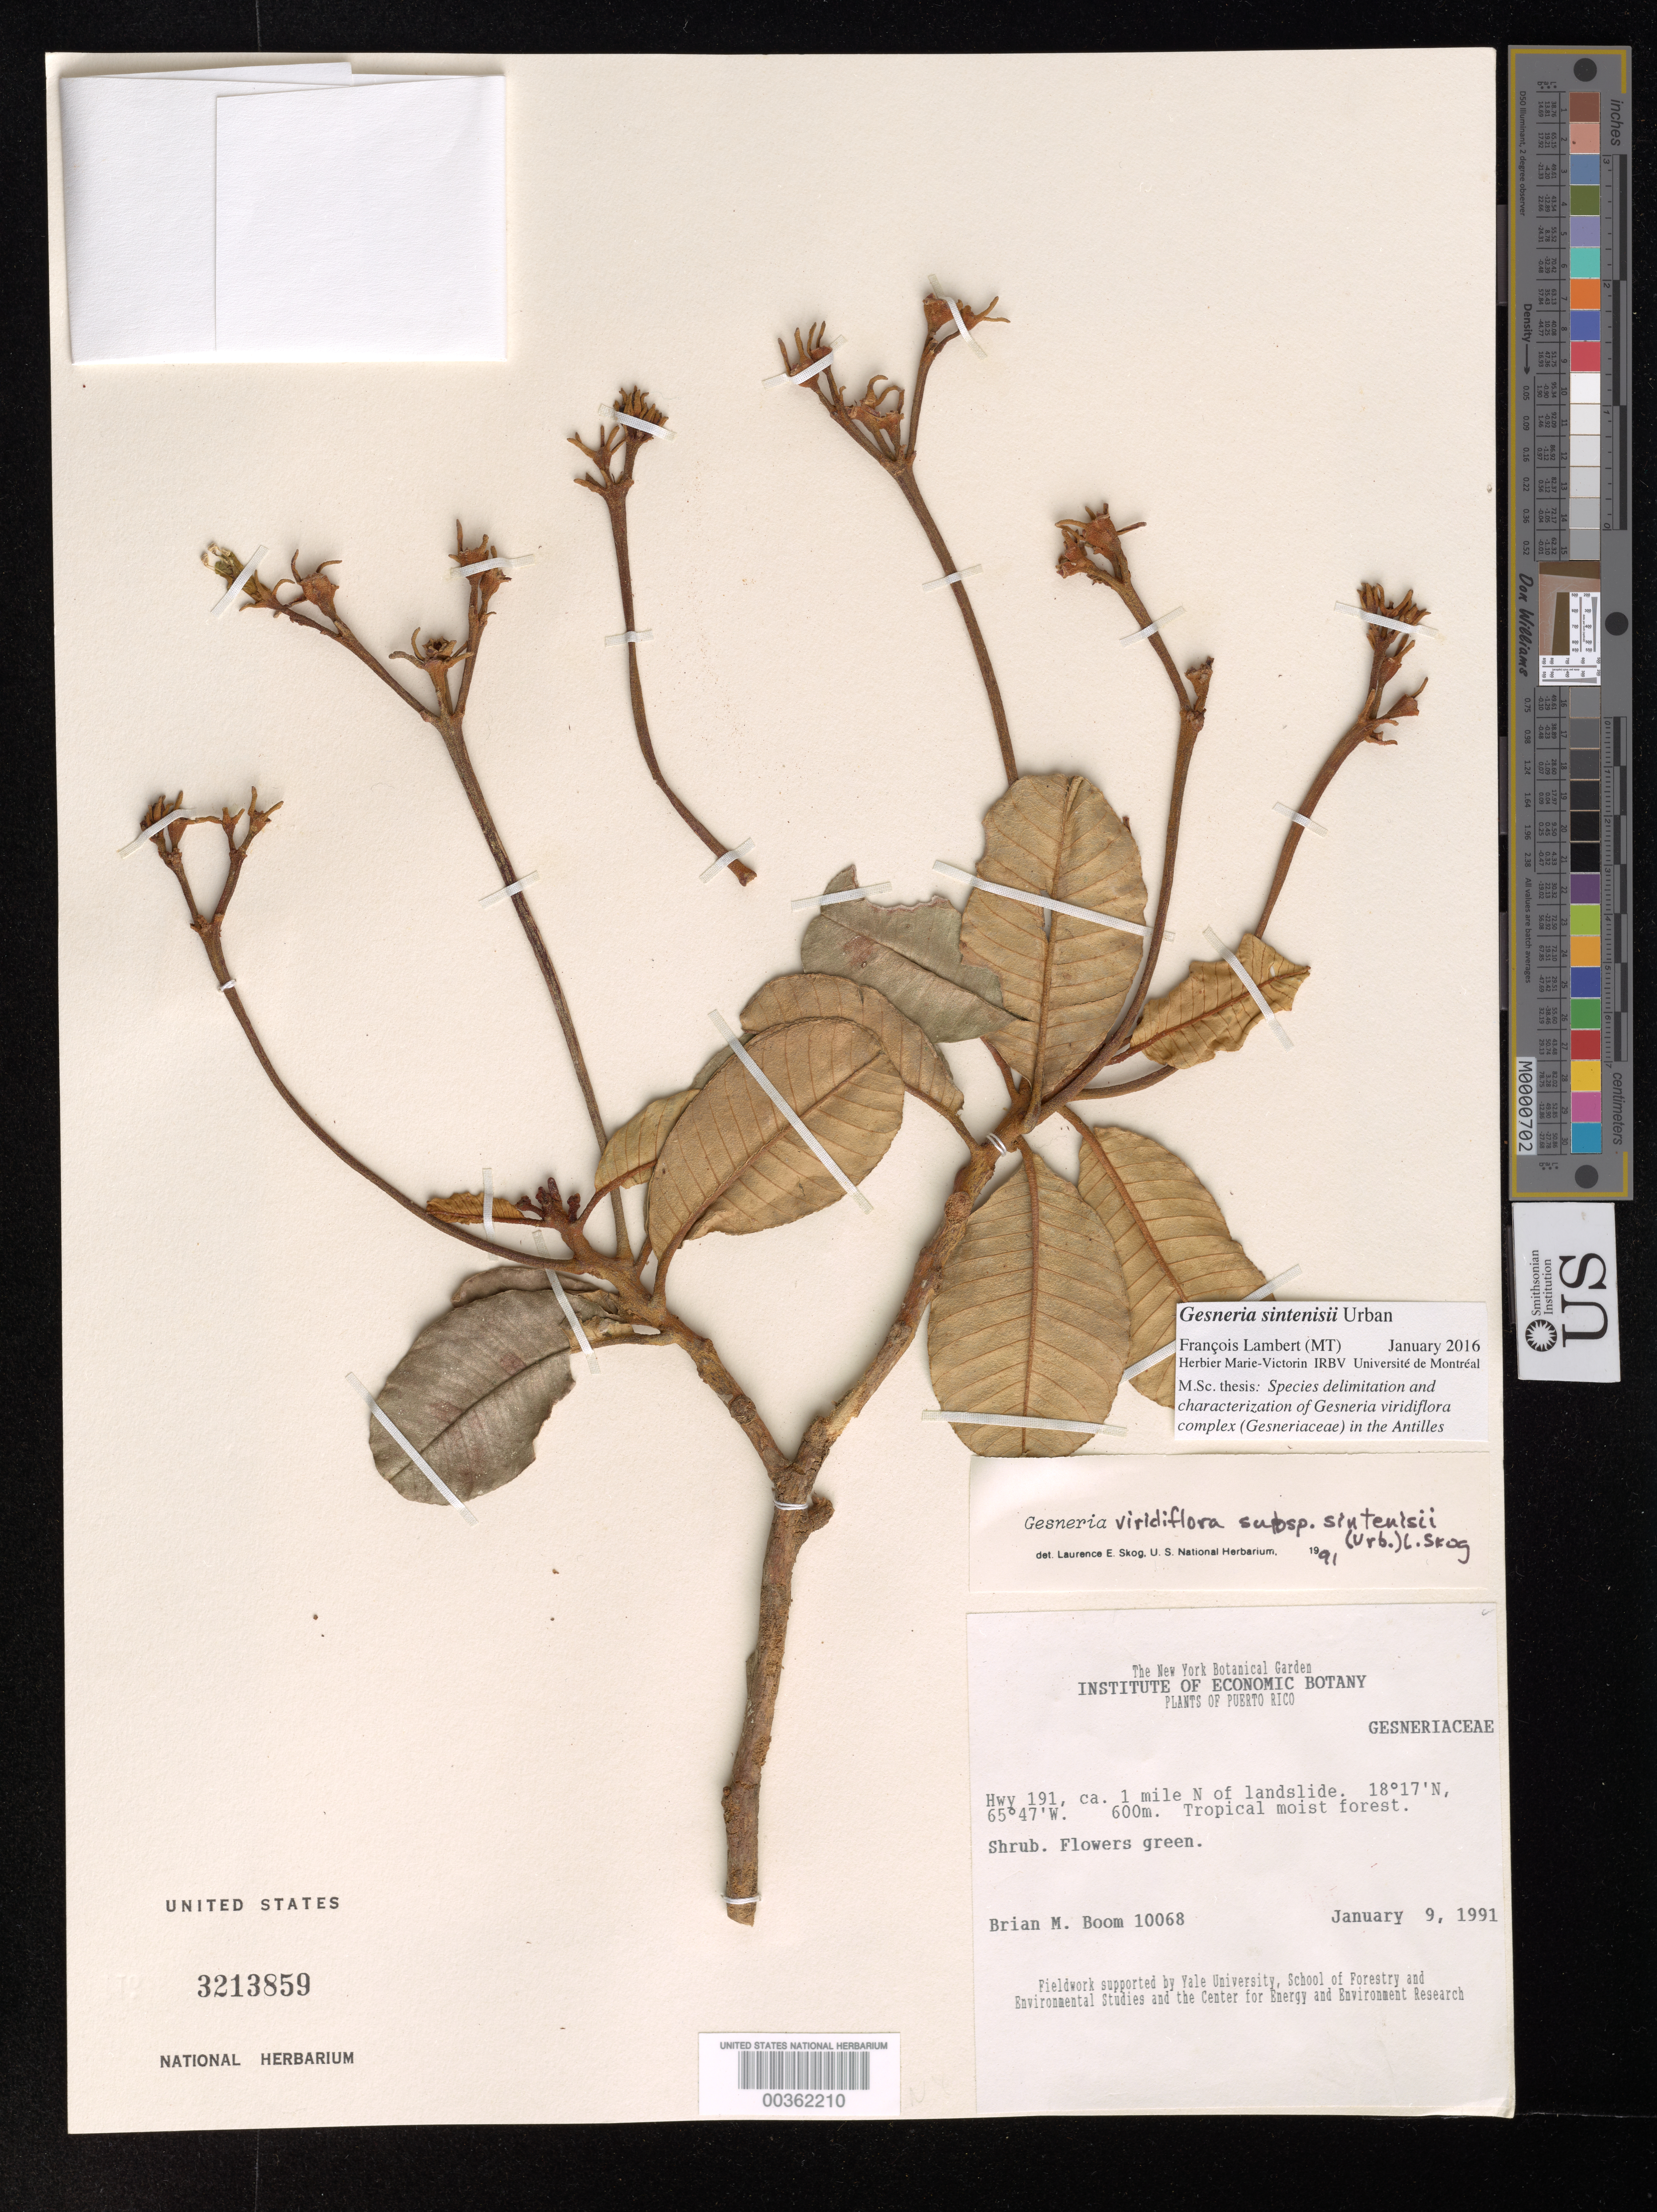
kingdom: Plantae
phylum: Tracheophyta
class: Magnoliopsida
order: Lamiales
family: Gesneriaceae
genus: Gesneria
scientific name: Gesneria sintenisii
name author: Urb.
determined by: Lambert, Francois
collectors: B. M. Boom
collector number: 10068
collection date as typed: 09 Jan 1991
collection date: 1991-01-09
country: Puerto Rico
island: Puerto Rico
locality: Hwy 191, ca. 1 mi N of landslide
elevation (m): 600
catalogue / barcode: US 3213859